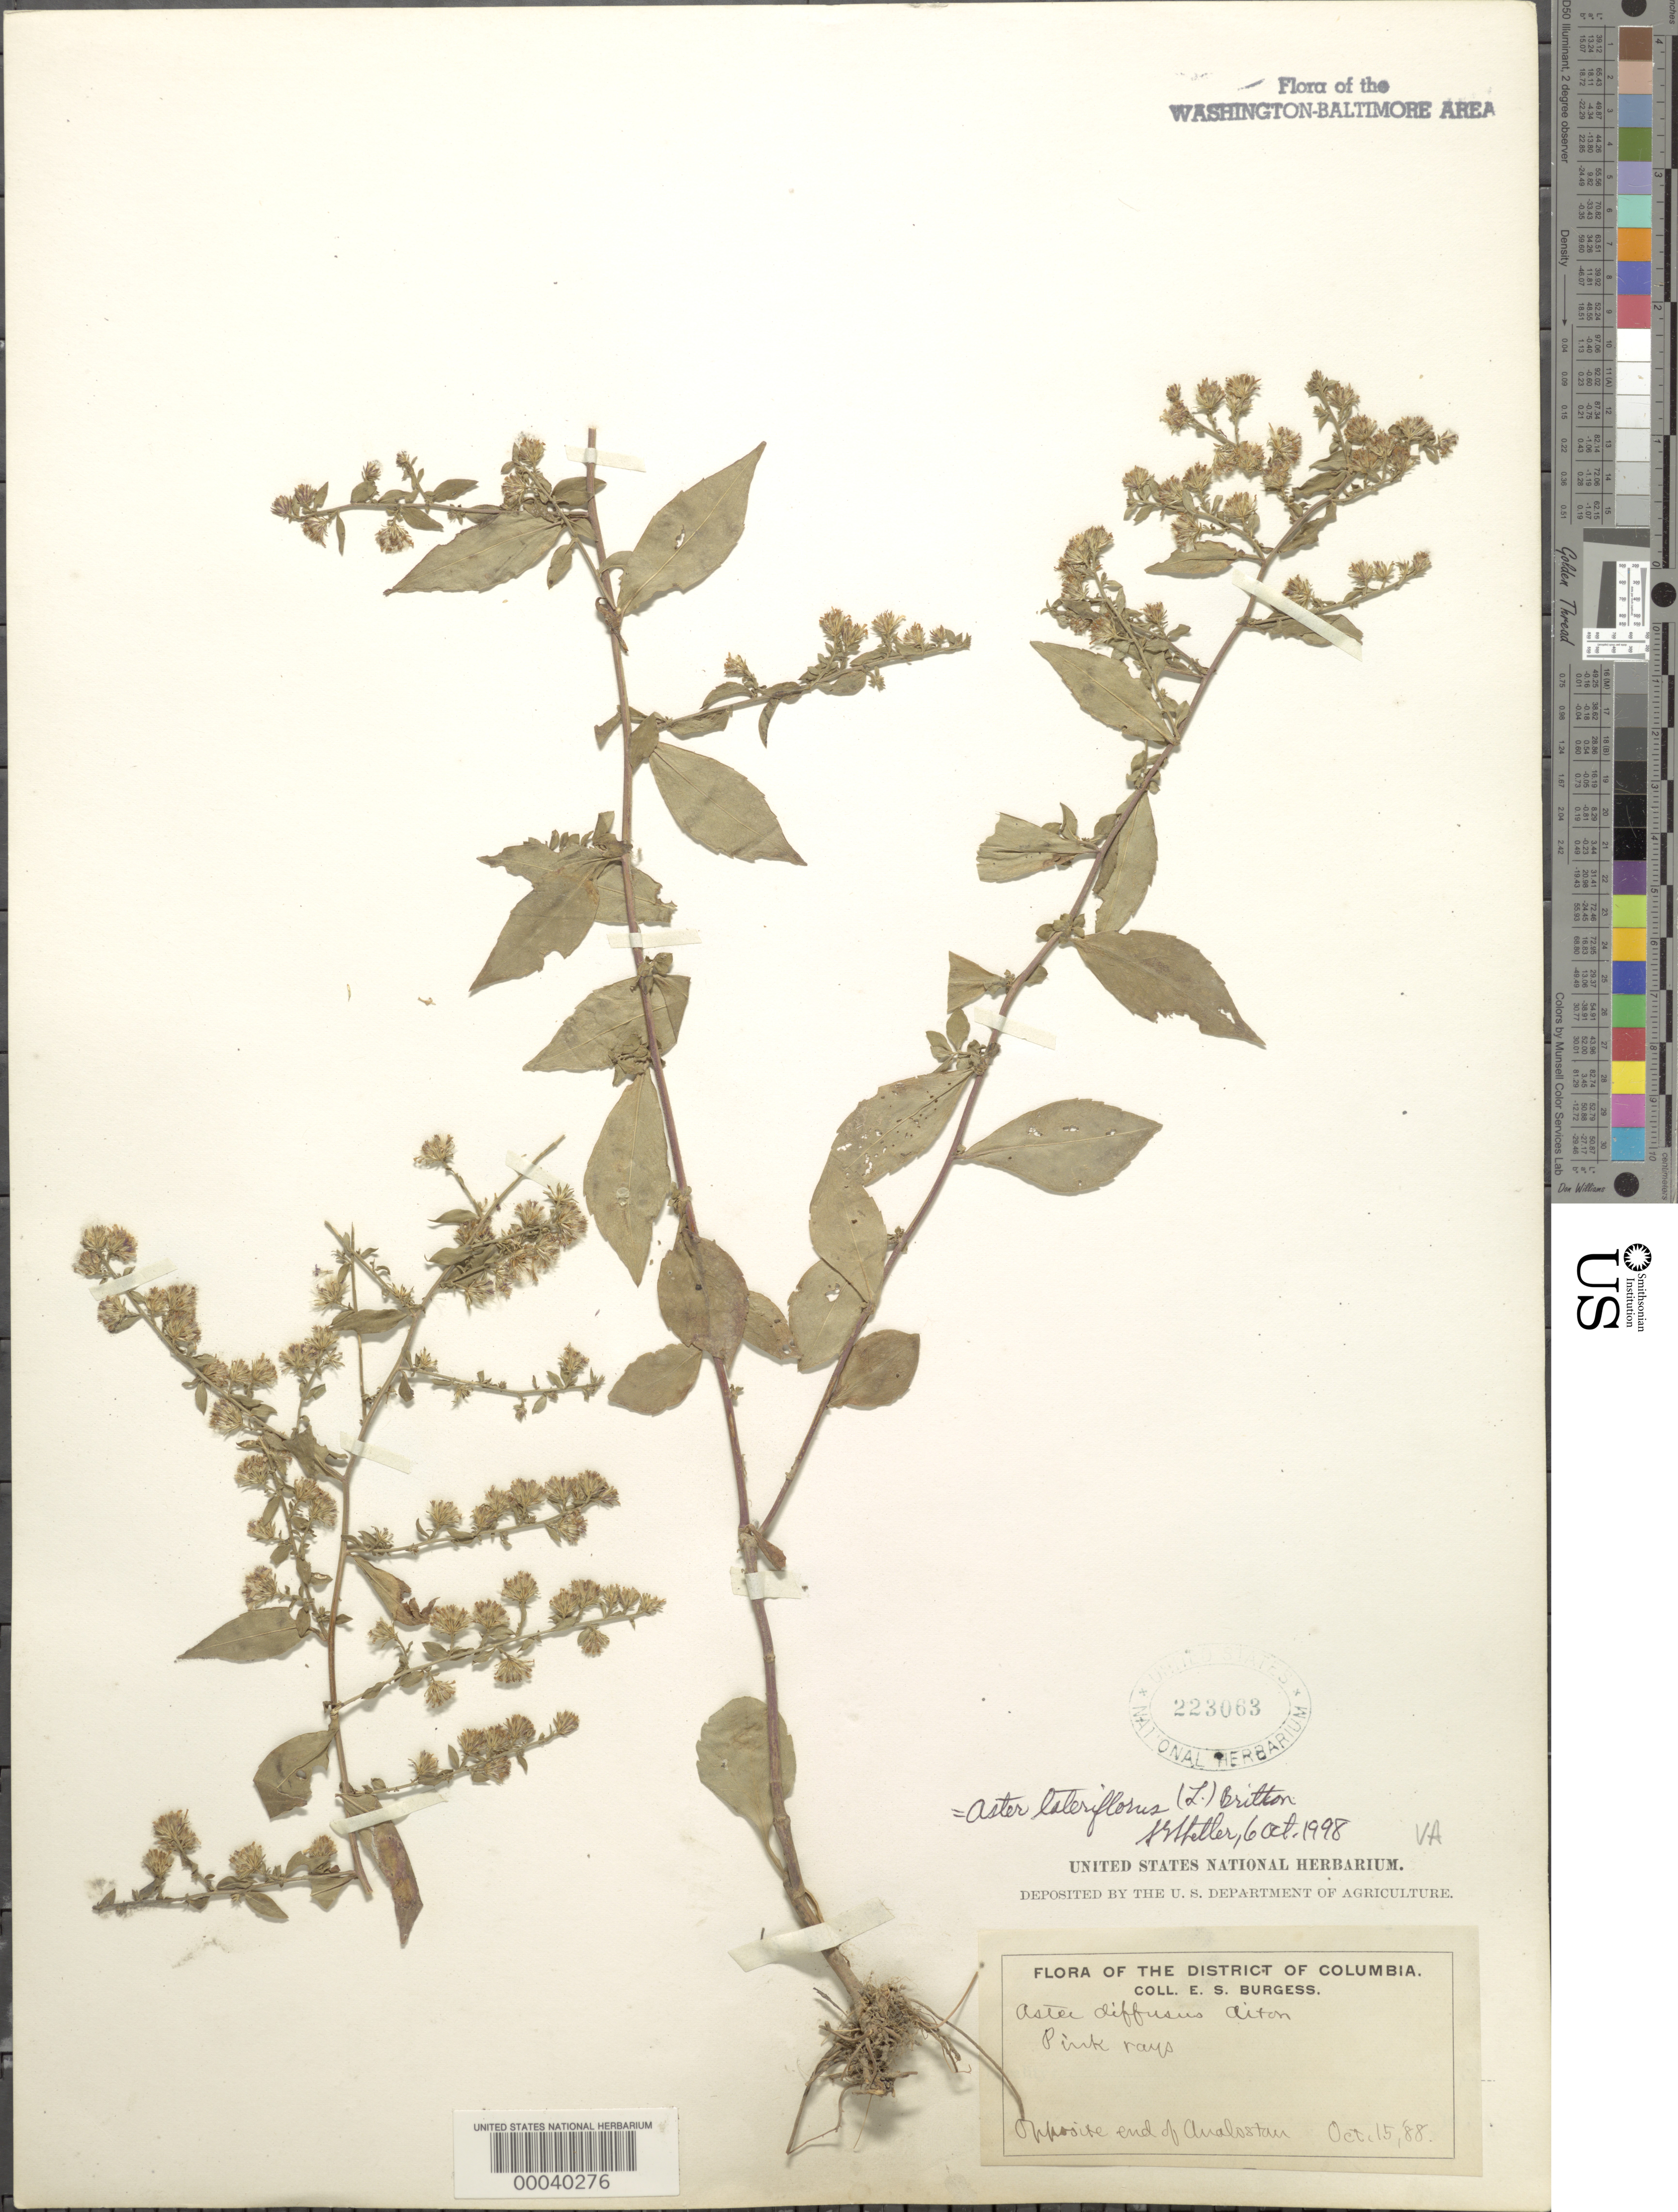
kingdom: Plantae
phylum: Tracheophyta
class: Magnoliopsida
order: Asterales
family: Asteraceae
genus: Symphyotrichum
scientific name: Symphyotrichum lateriflorum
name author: (L.) Á. Löve & D. Löve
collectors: E. Burgess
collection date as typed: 15 Oct 1888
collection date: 1888-10-15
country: United States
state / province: Virginia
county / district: Arlington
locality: opposite end of Roosevelt Island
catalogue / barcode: US 223063